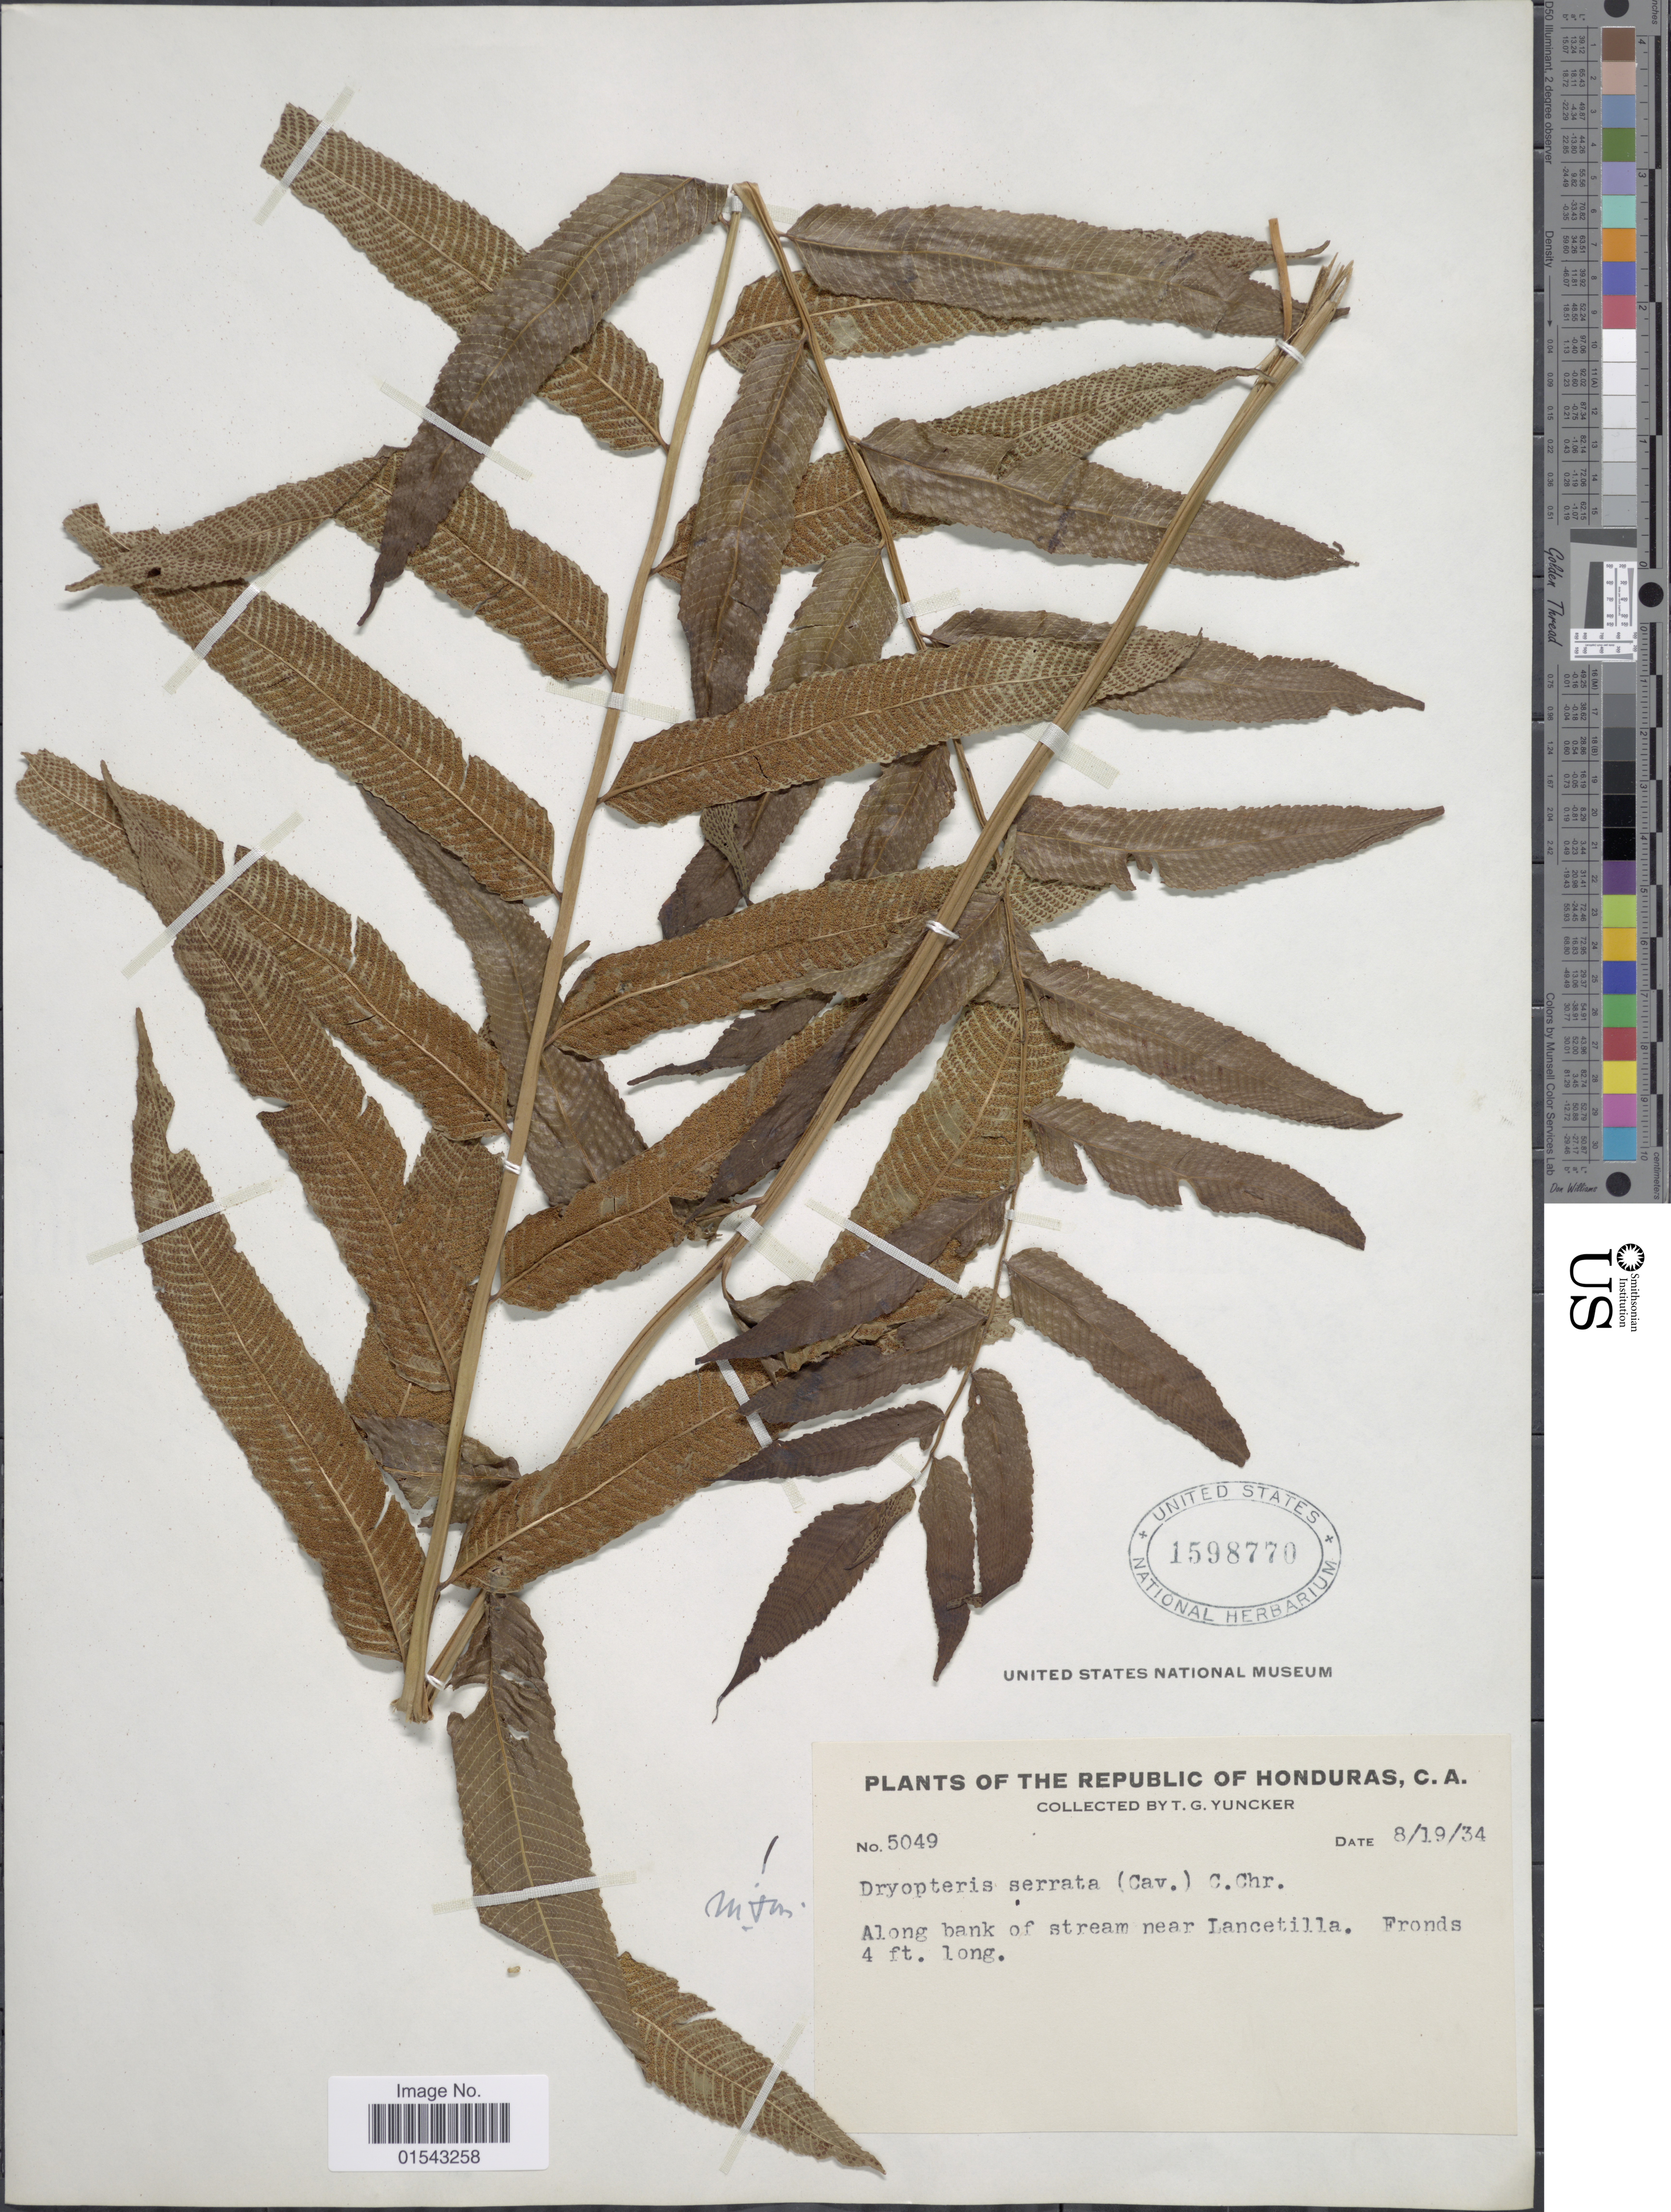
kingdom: Plantae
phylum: Tracheophyta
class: Polypodiopsida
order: Polypodiales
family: Thelypteridaceae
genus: Meniscium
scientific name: Meniscium serratum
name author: Cav.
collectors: T. G. Yuncker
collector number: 5049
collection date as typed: Transcribed d/m/y: 19/8/34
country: Honduras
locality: Along bank of stream near Lancetilla, Honduras, C. A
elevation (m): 1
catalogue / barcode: US 1598770